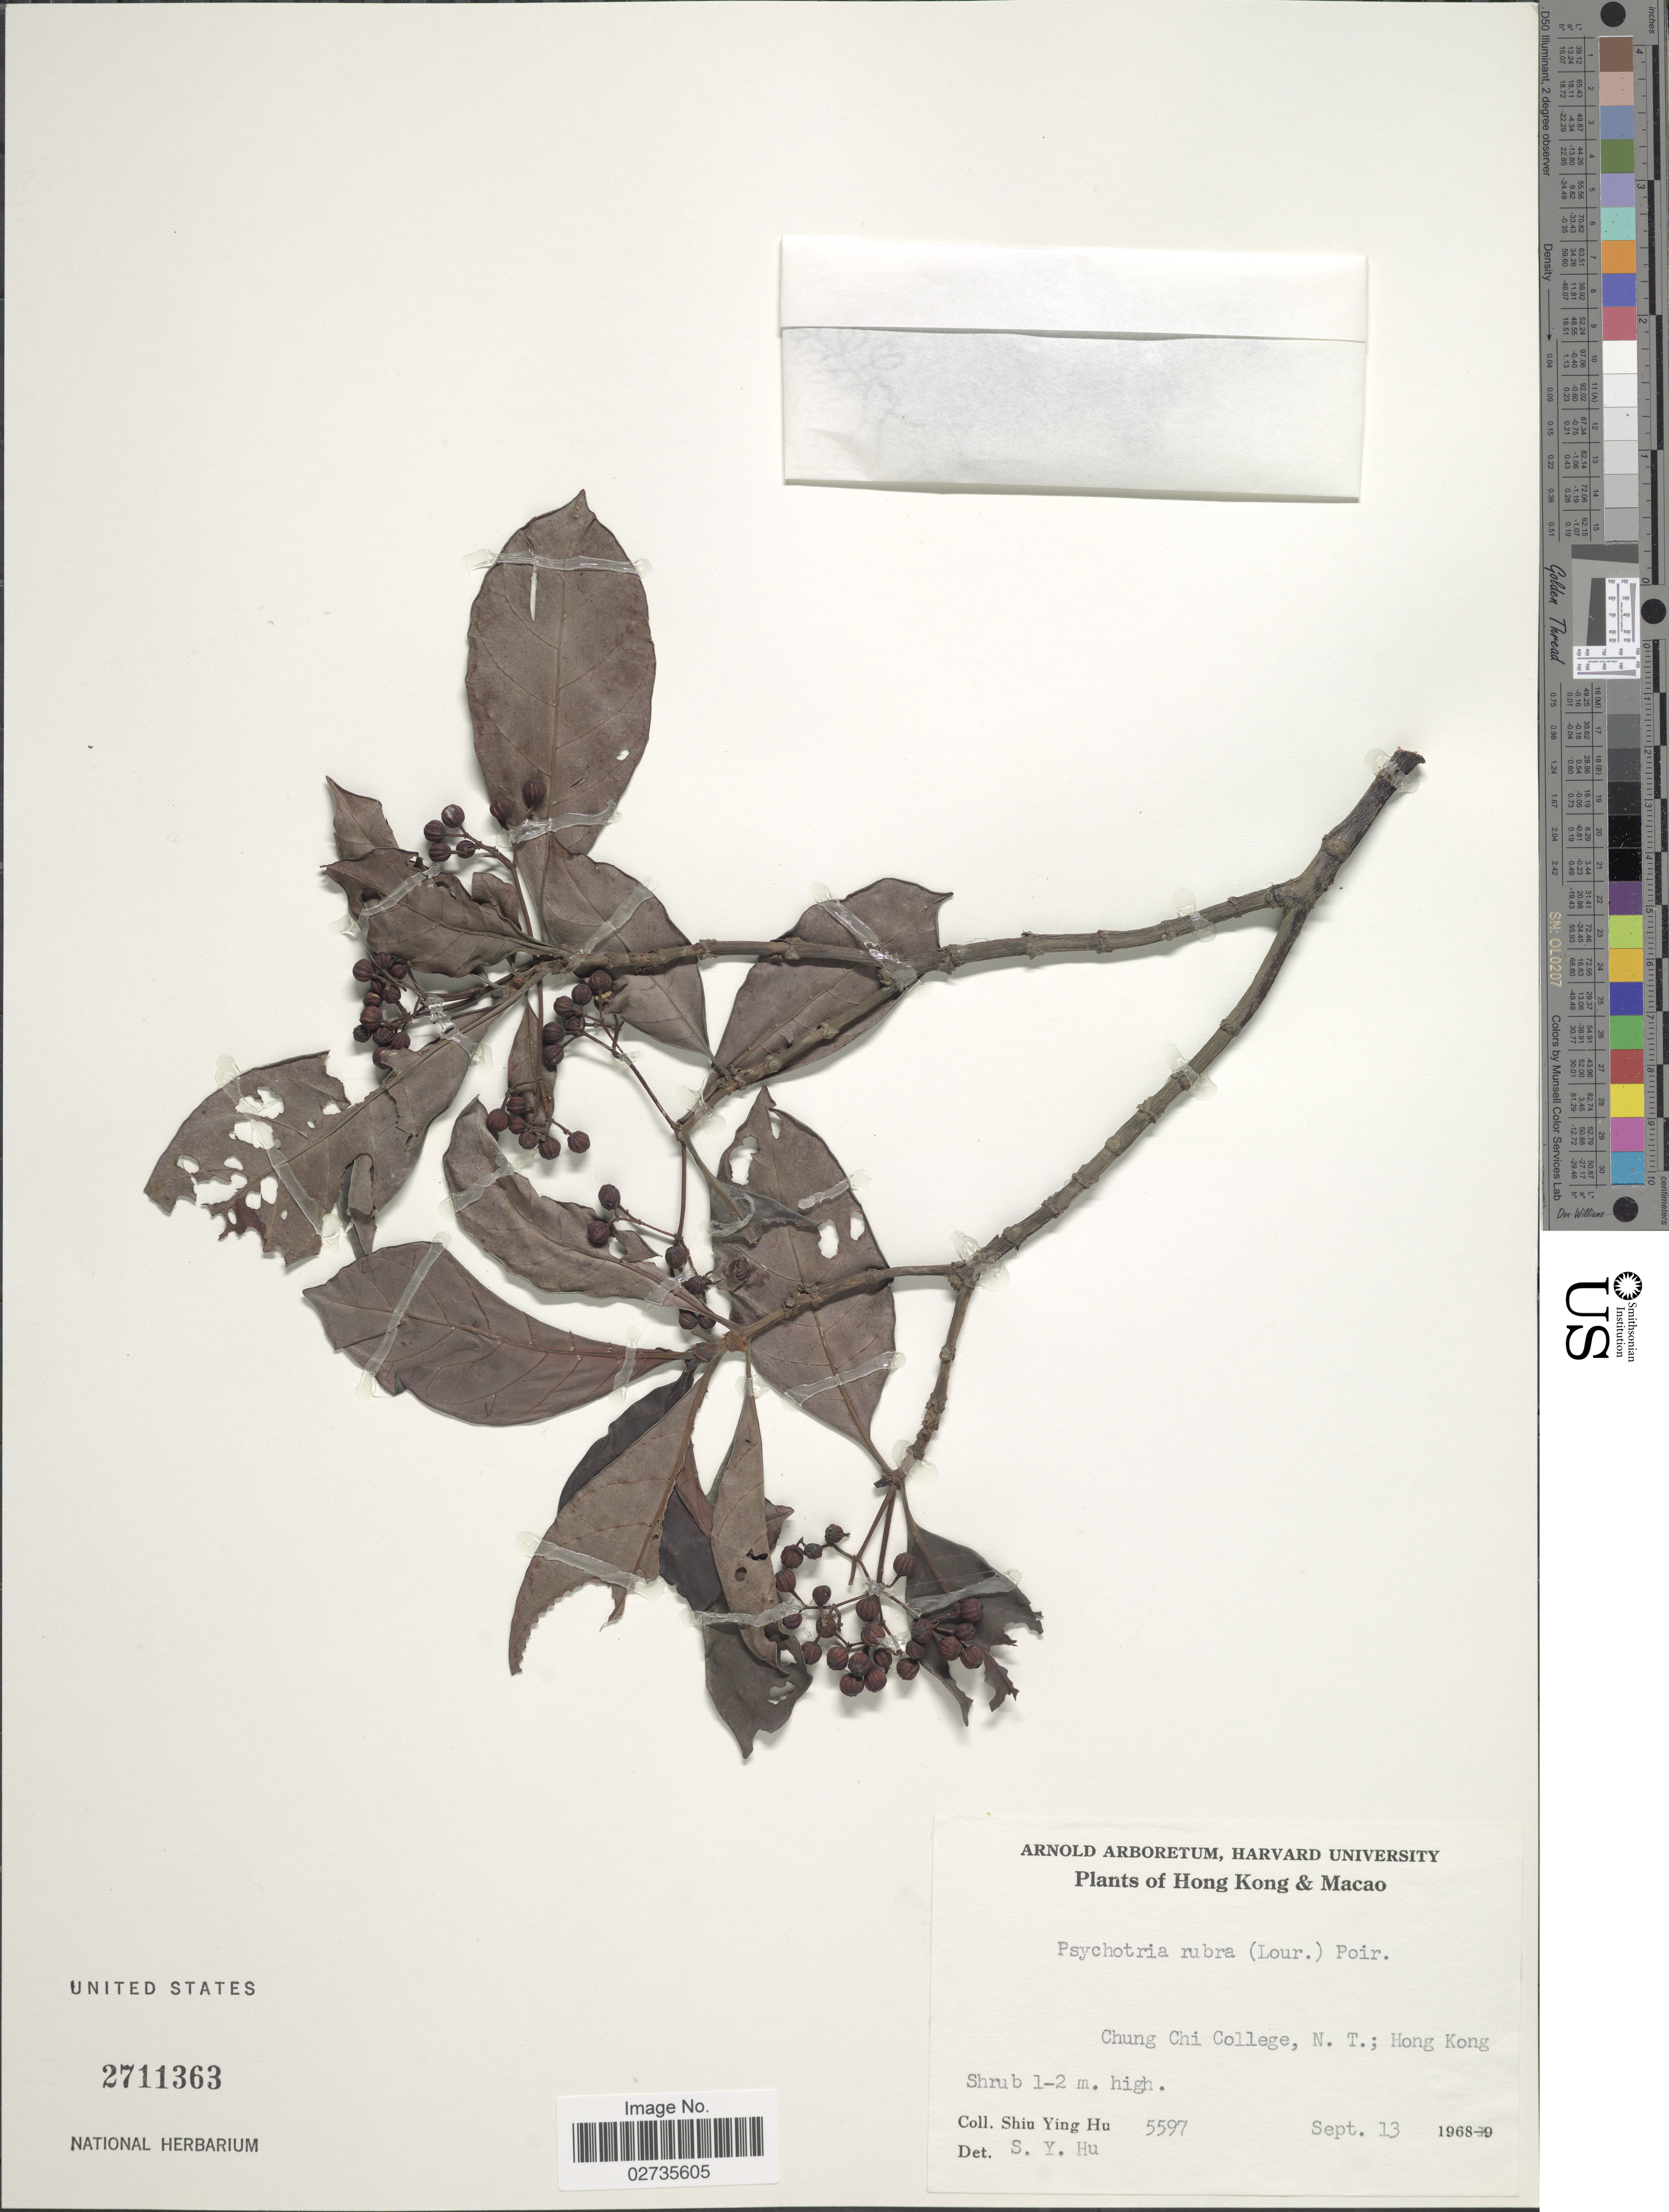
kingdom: Plantae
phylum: Tracheophyta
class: Magnoliopsida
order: Gentianales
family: Rubiaceae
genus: Psychotria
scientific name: Psychotria rubra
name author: (Lour.) Poir.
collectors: S. Y. Hu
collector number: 5597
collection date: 1968-09-13/1969-09-13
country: China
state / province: Hong Kong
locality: Macao; Chung Chi College, N.T.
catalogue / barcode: US 2711363